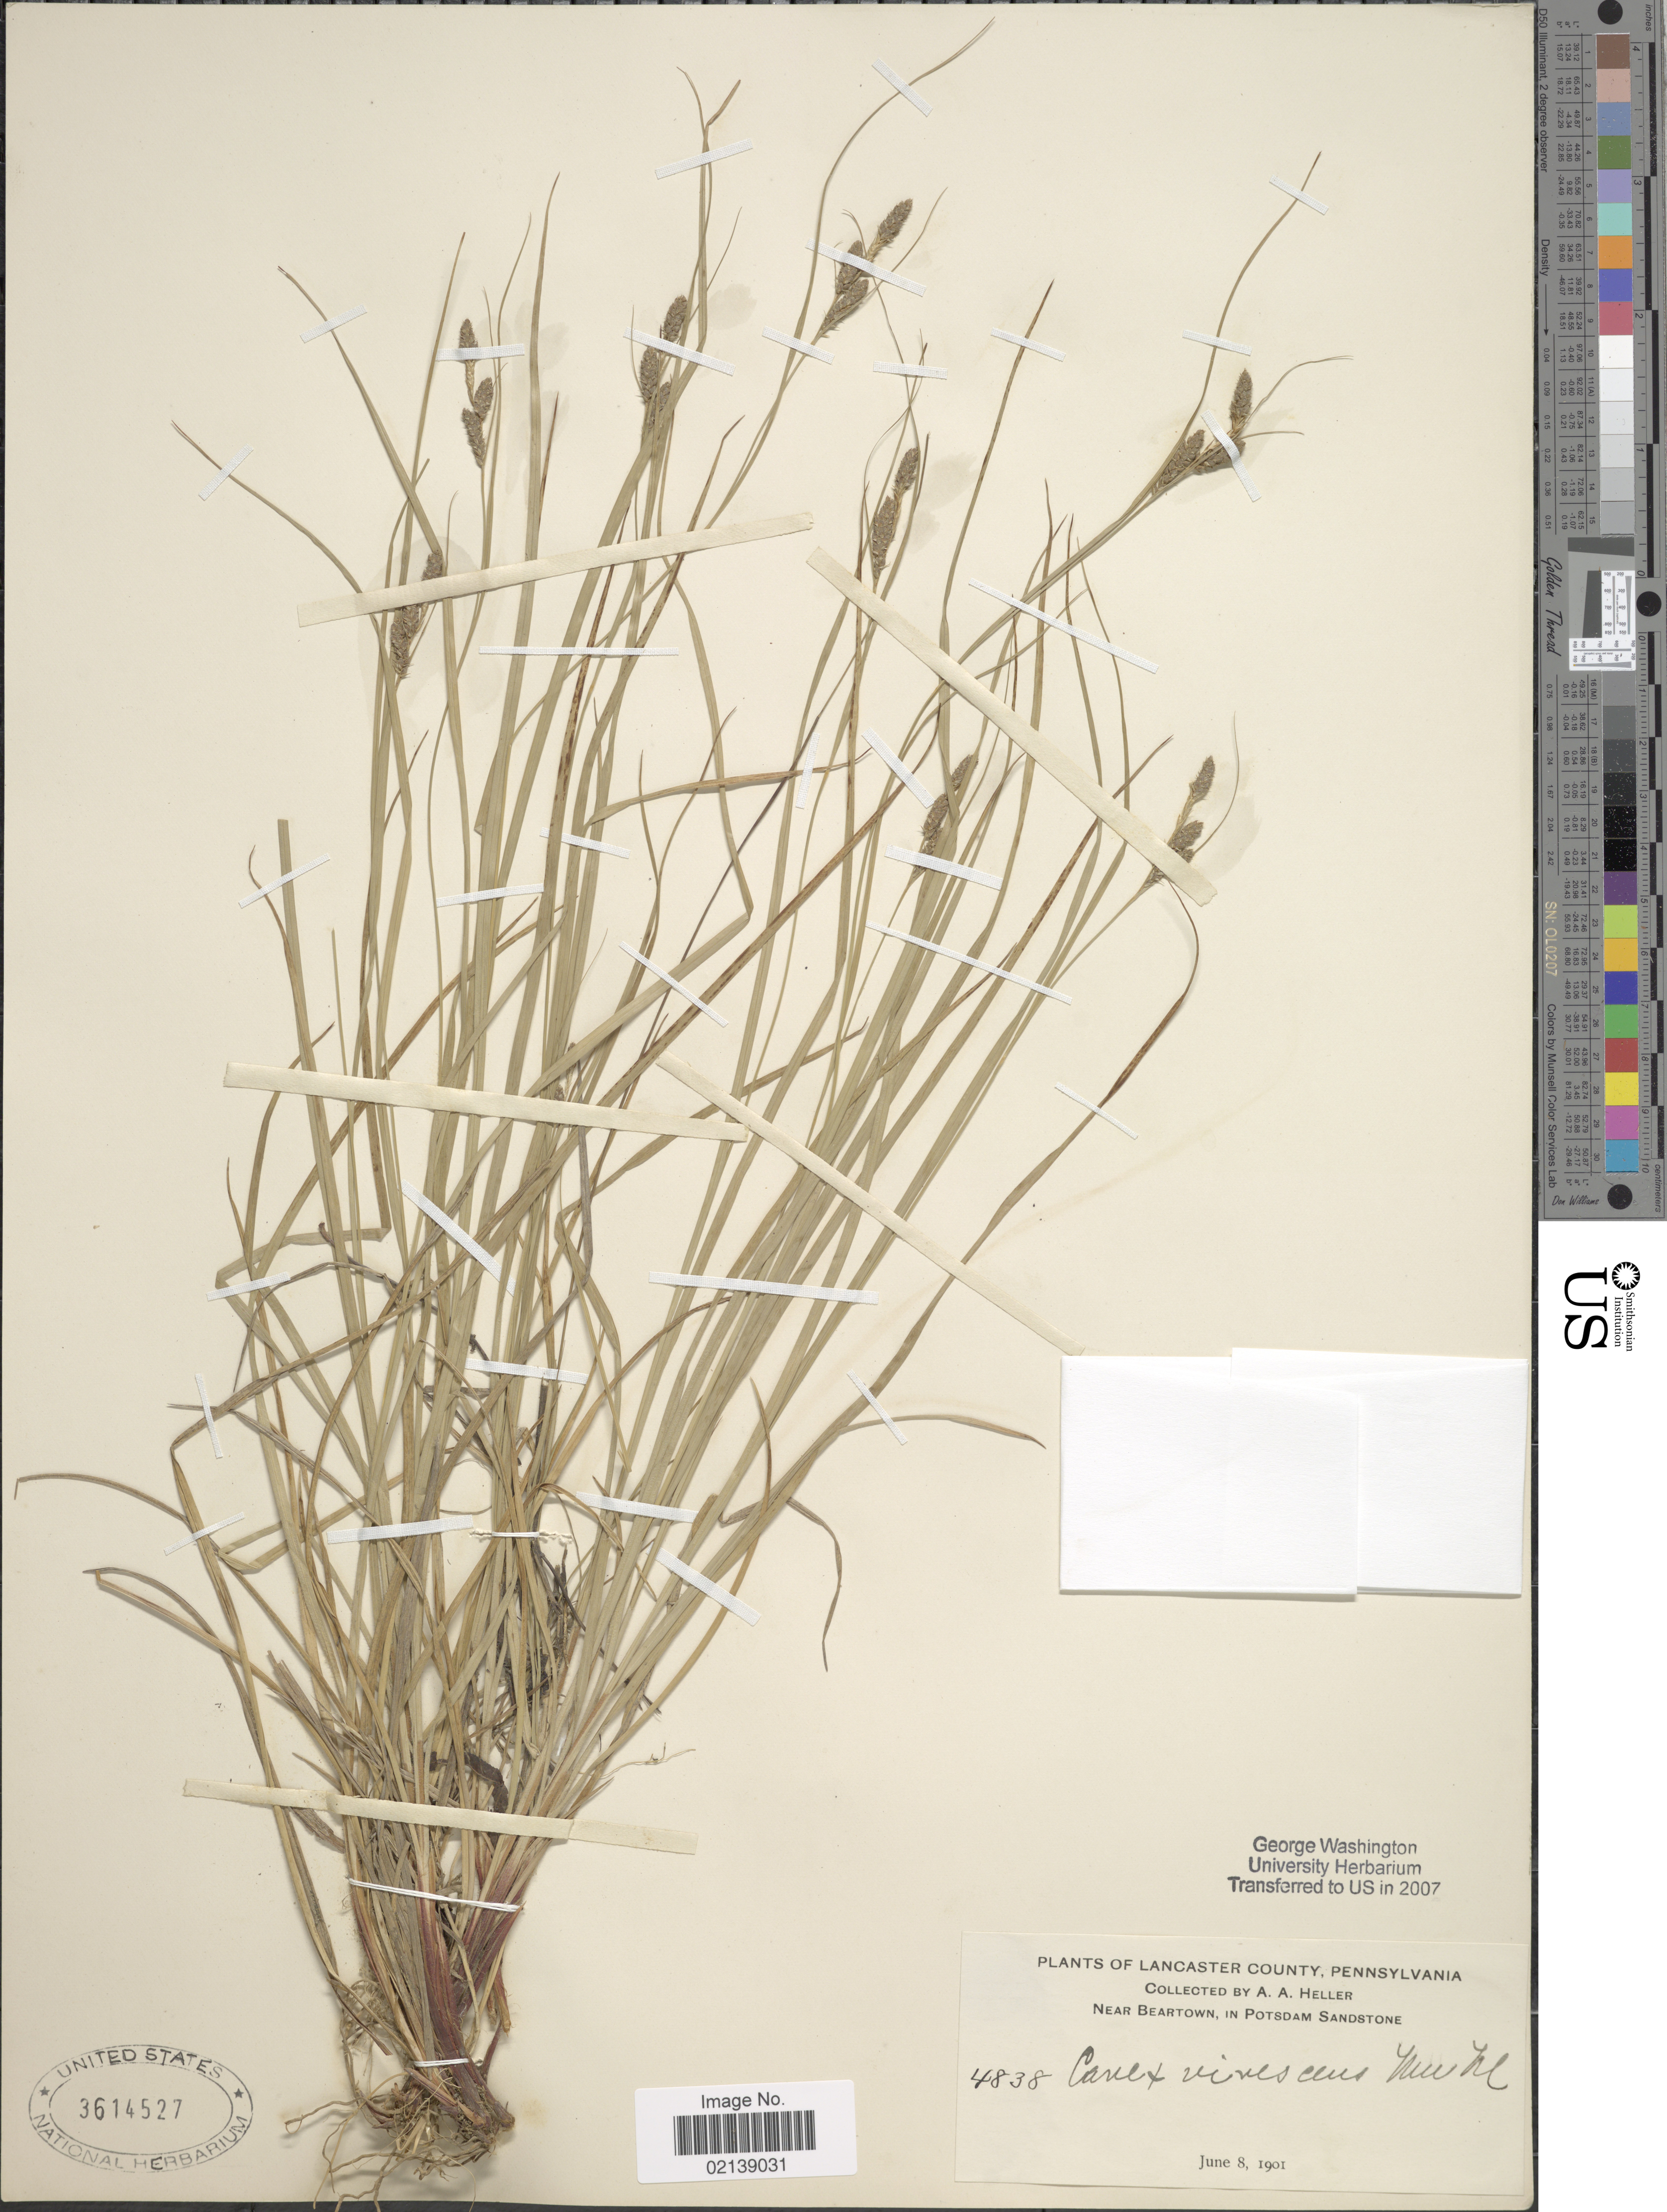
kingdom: Plantae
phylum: Tracheophyta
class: Liliopsida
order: Poales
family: Cyperaceae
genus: Carex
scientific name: Carex virescens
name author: Muhl. ex Willd.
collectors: A. A. Heller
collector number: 4838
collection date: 1901-06-08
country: United States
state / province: Pennsylvania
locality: Lancaster County, Near Beartown, In Potsdam Sandstone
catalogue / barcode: US 3614527